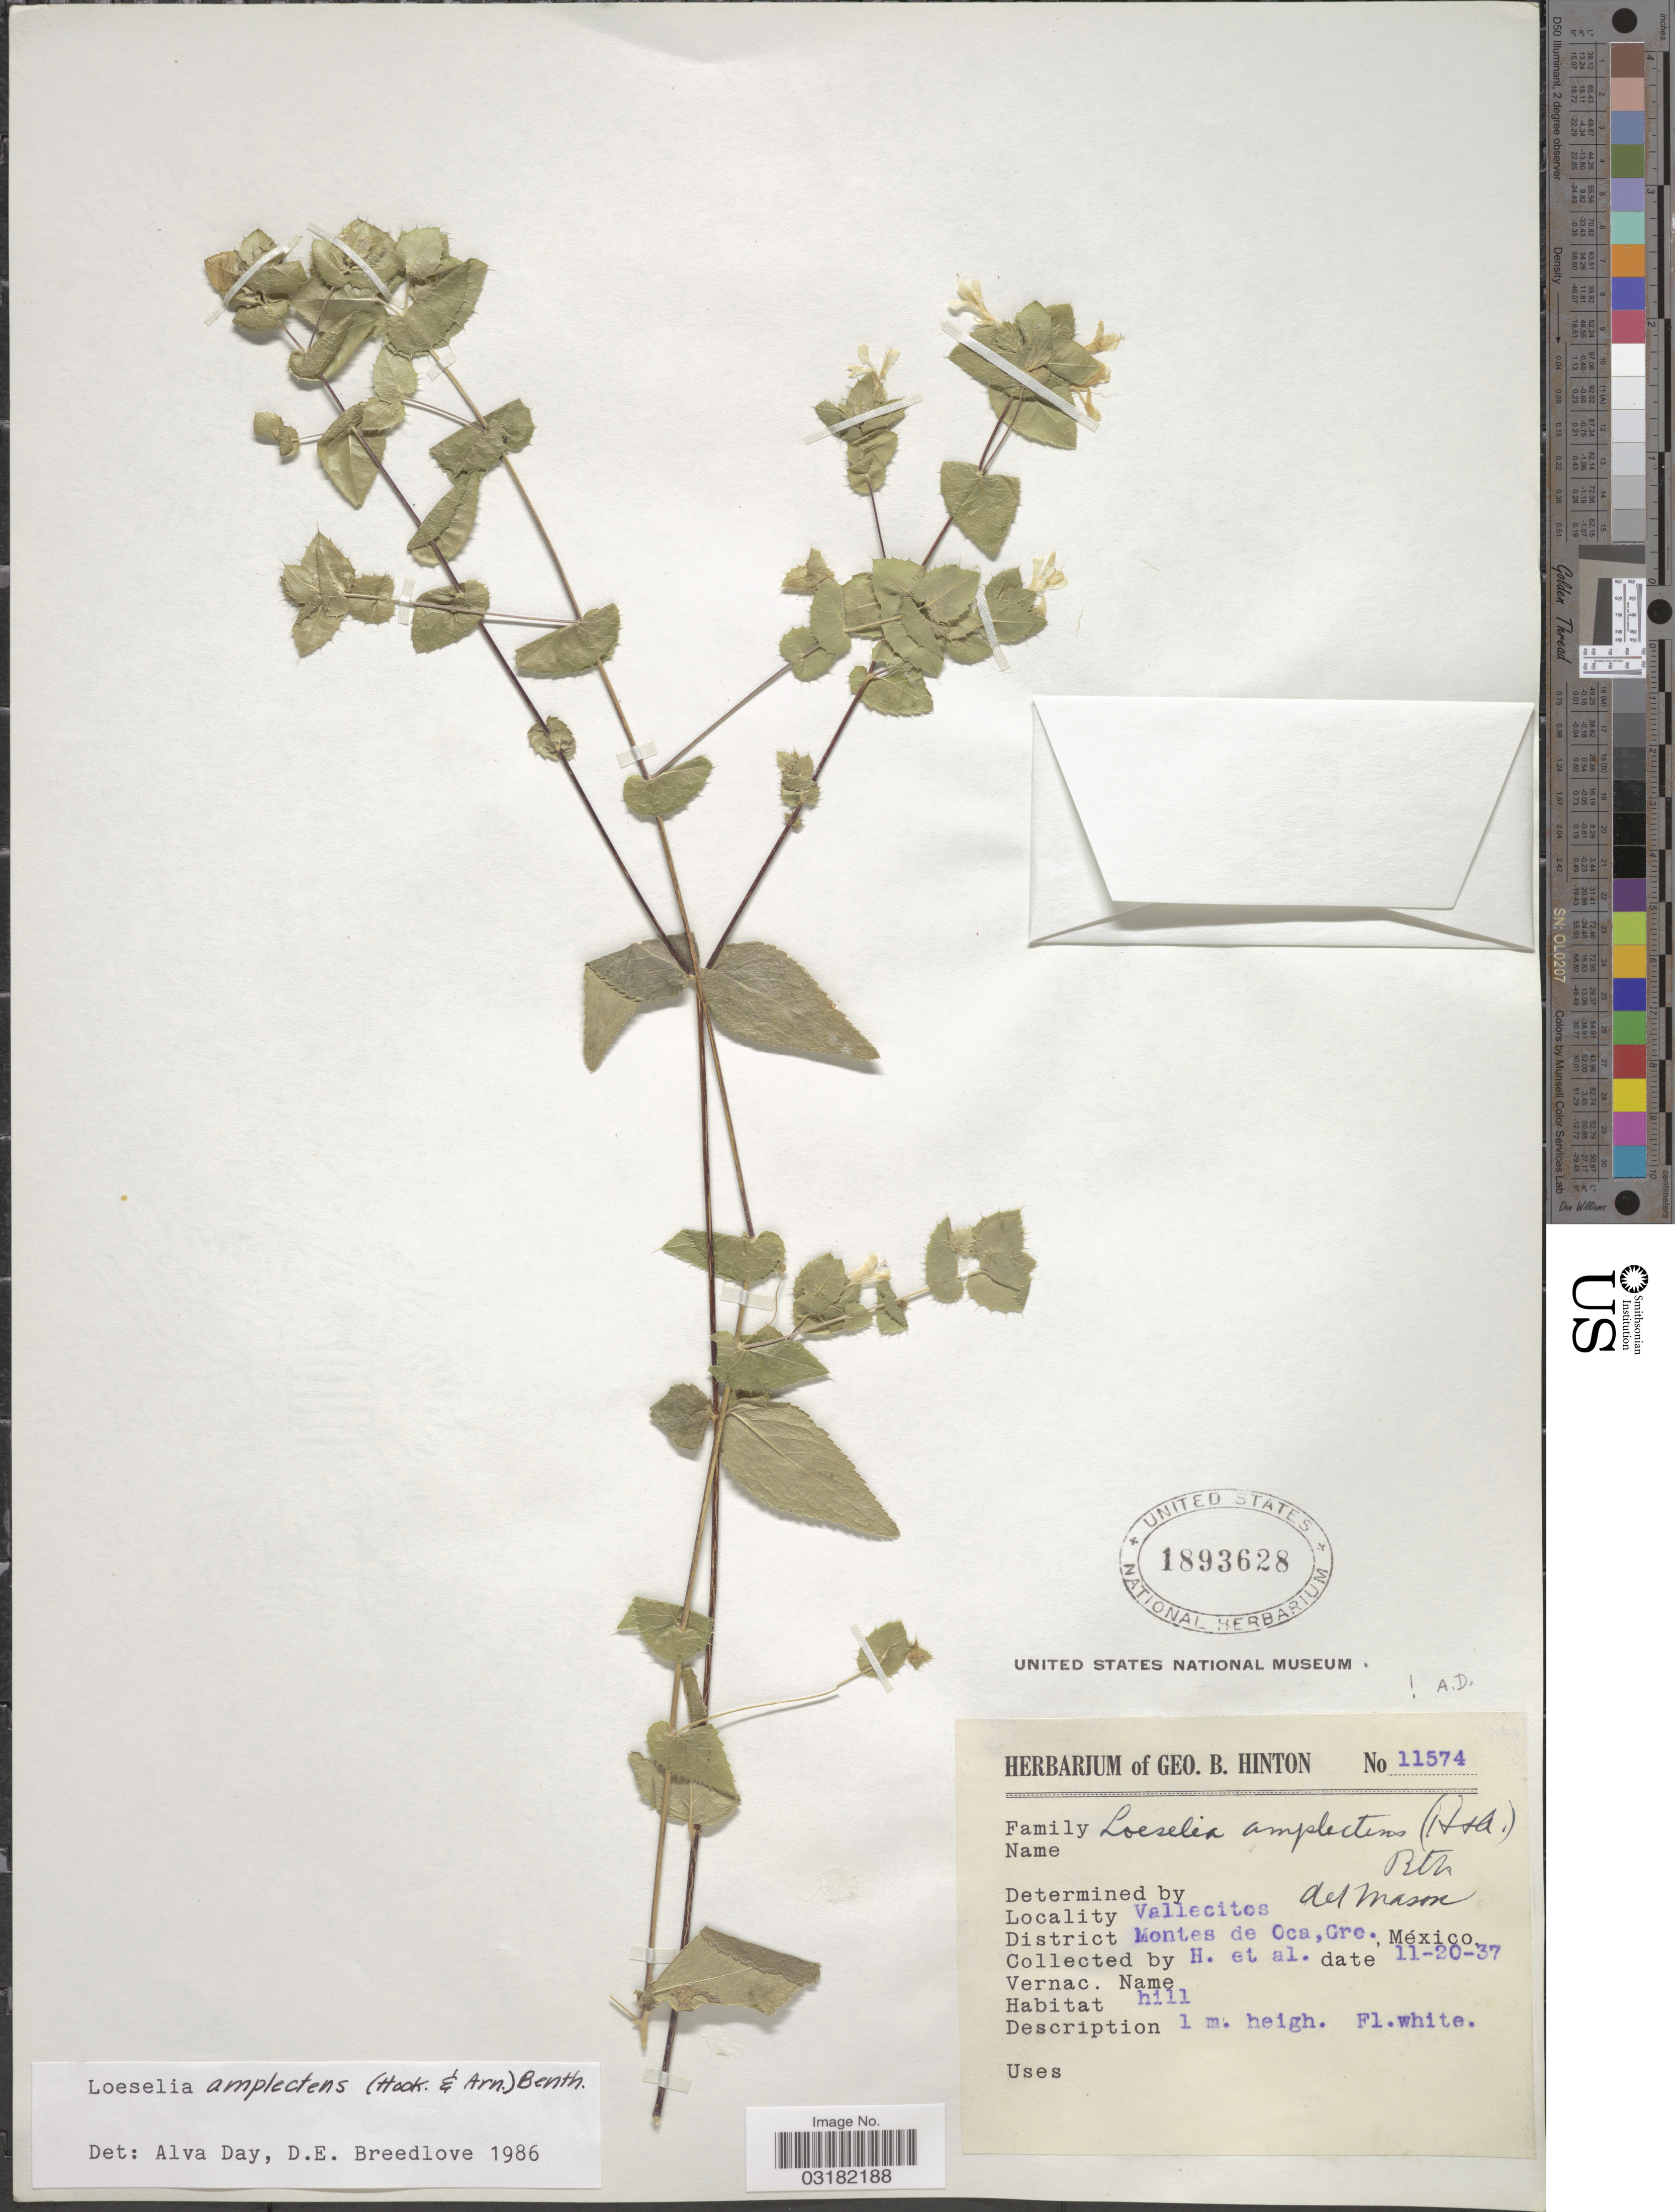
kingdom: Plantae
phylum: Tracheophyta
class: Magnoliopsida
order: Ericales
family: Polemoniaceae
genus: Loeselia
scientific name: Loeselia amplectens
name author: (Hook. & Arn.) Benth. ex DC.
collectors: G. B. Hinton & et al.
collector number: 11574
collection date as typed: Transcribed d/m/y: 20/11/37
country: Mexico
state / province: Guerrero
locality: Vallecitos. District Montes de Oca.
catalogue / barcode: US 1893628